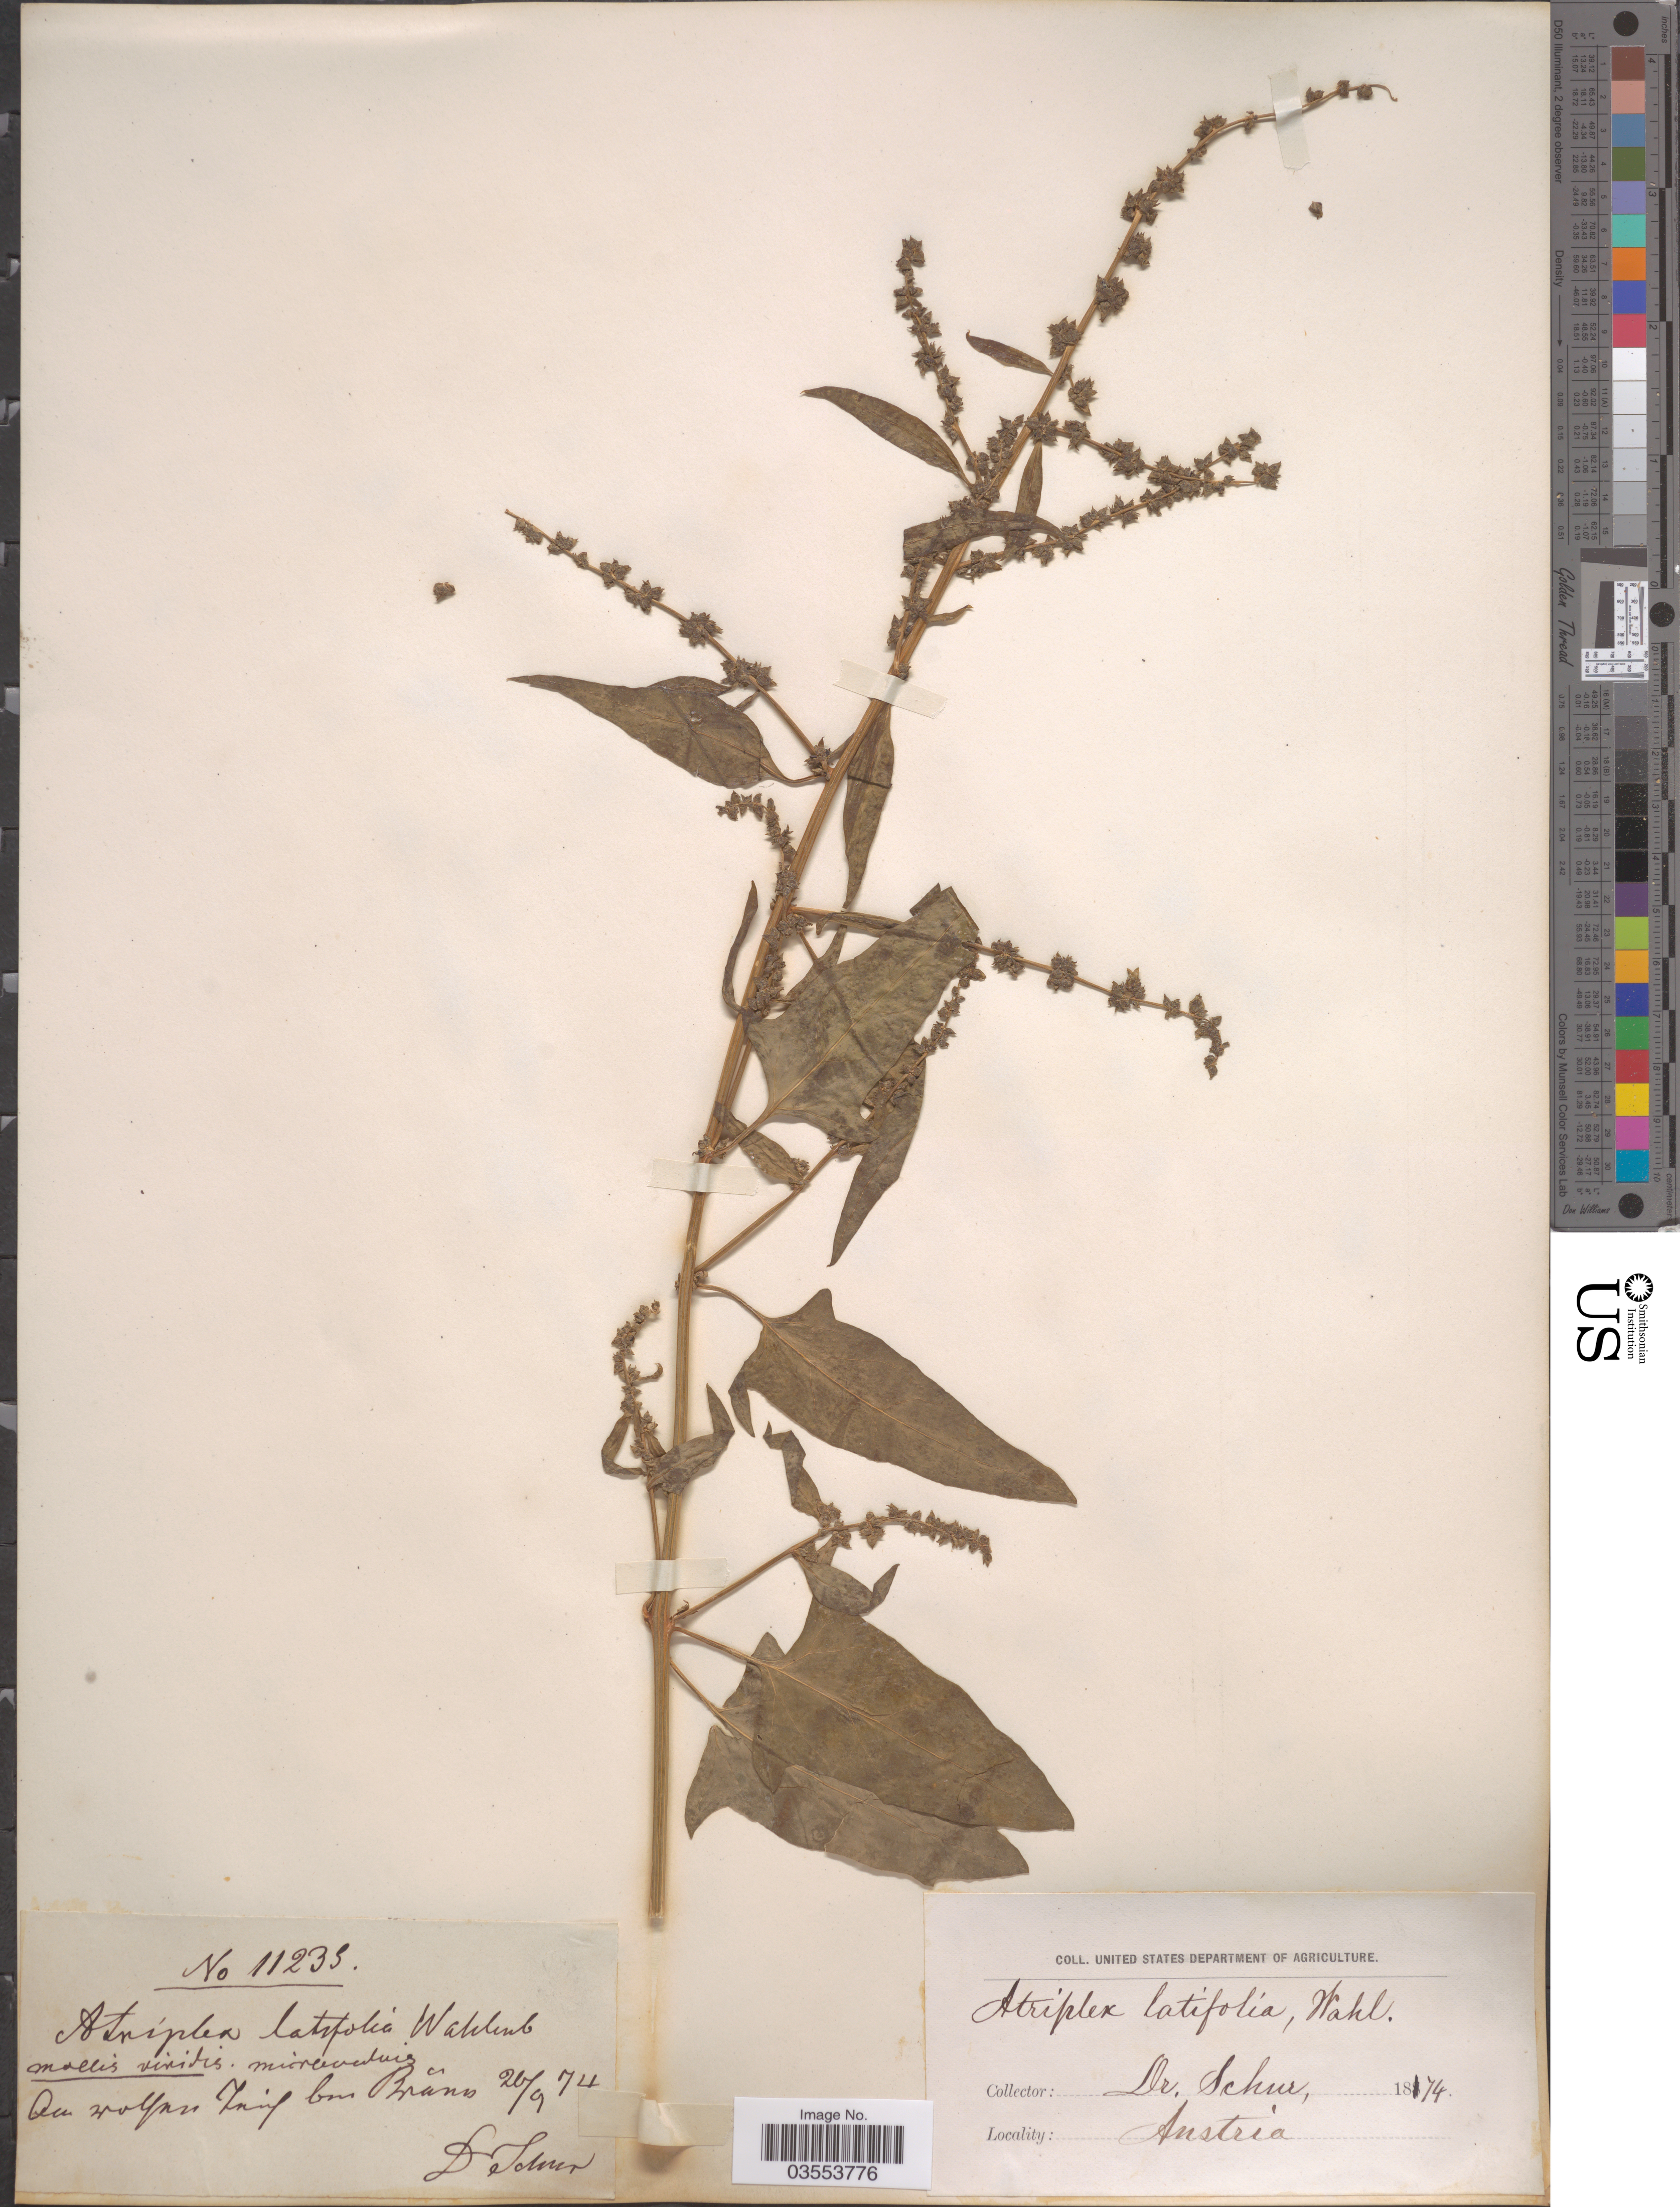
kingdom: Plantae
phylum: Tracheophyta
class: Magnoliopsida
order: Caryophyllales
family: Amaranthaceae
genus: Atriplex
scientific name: Atriplex latifolia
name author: Wahlenb.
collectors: Schur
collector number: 11235*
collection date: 1874-09-26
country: Austria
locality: Am wolfan Zaúf bai Brãnn. [interpreted]